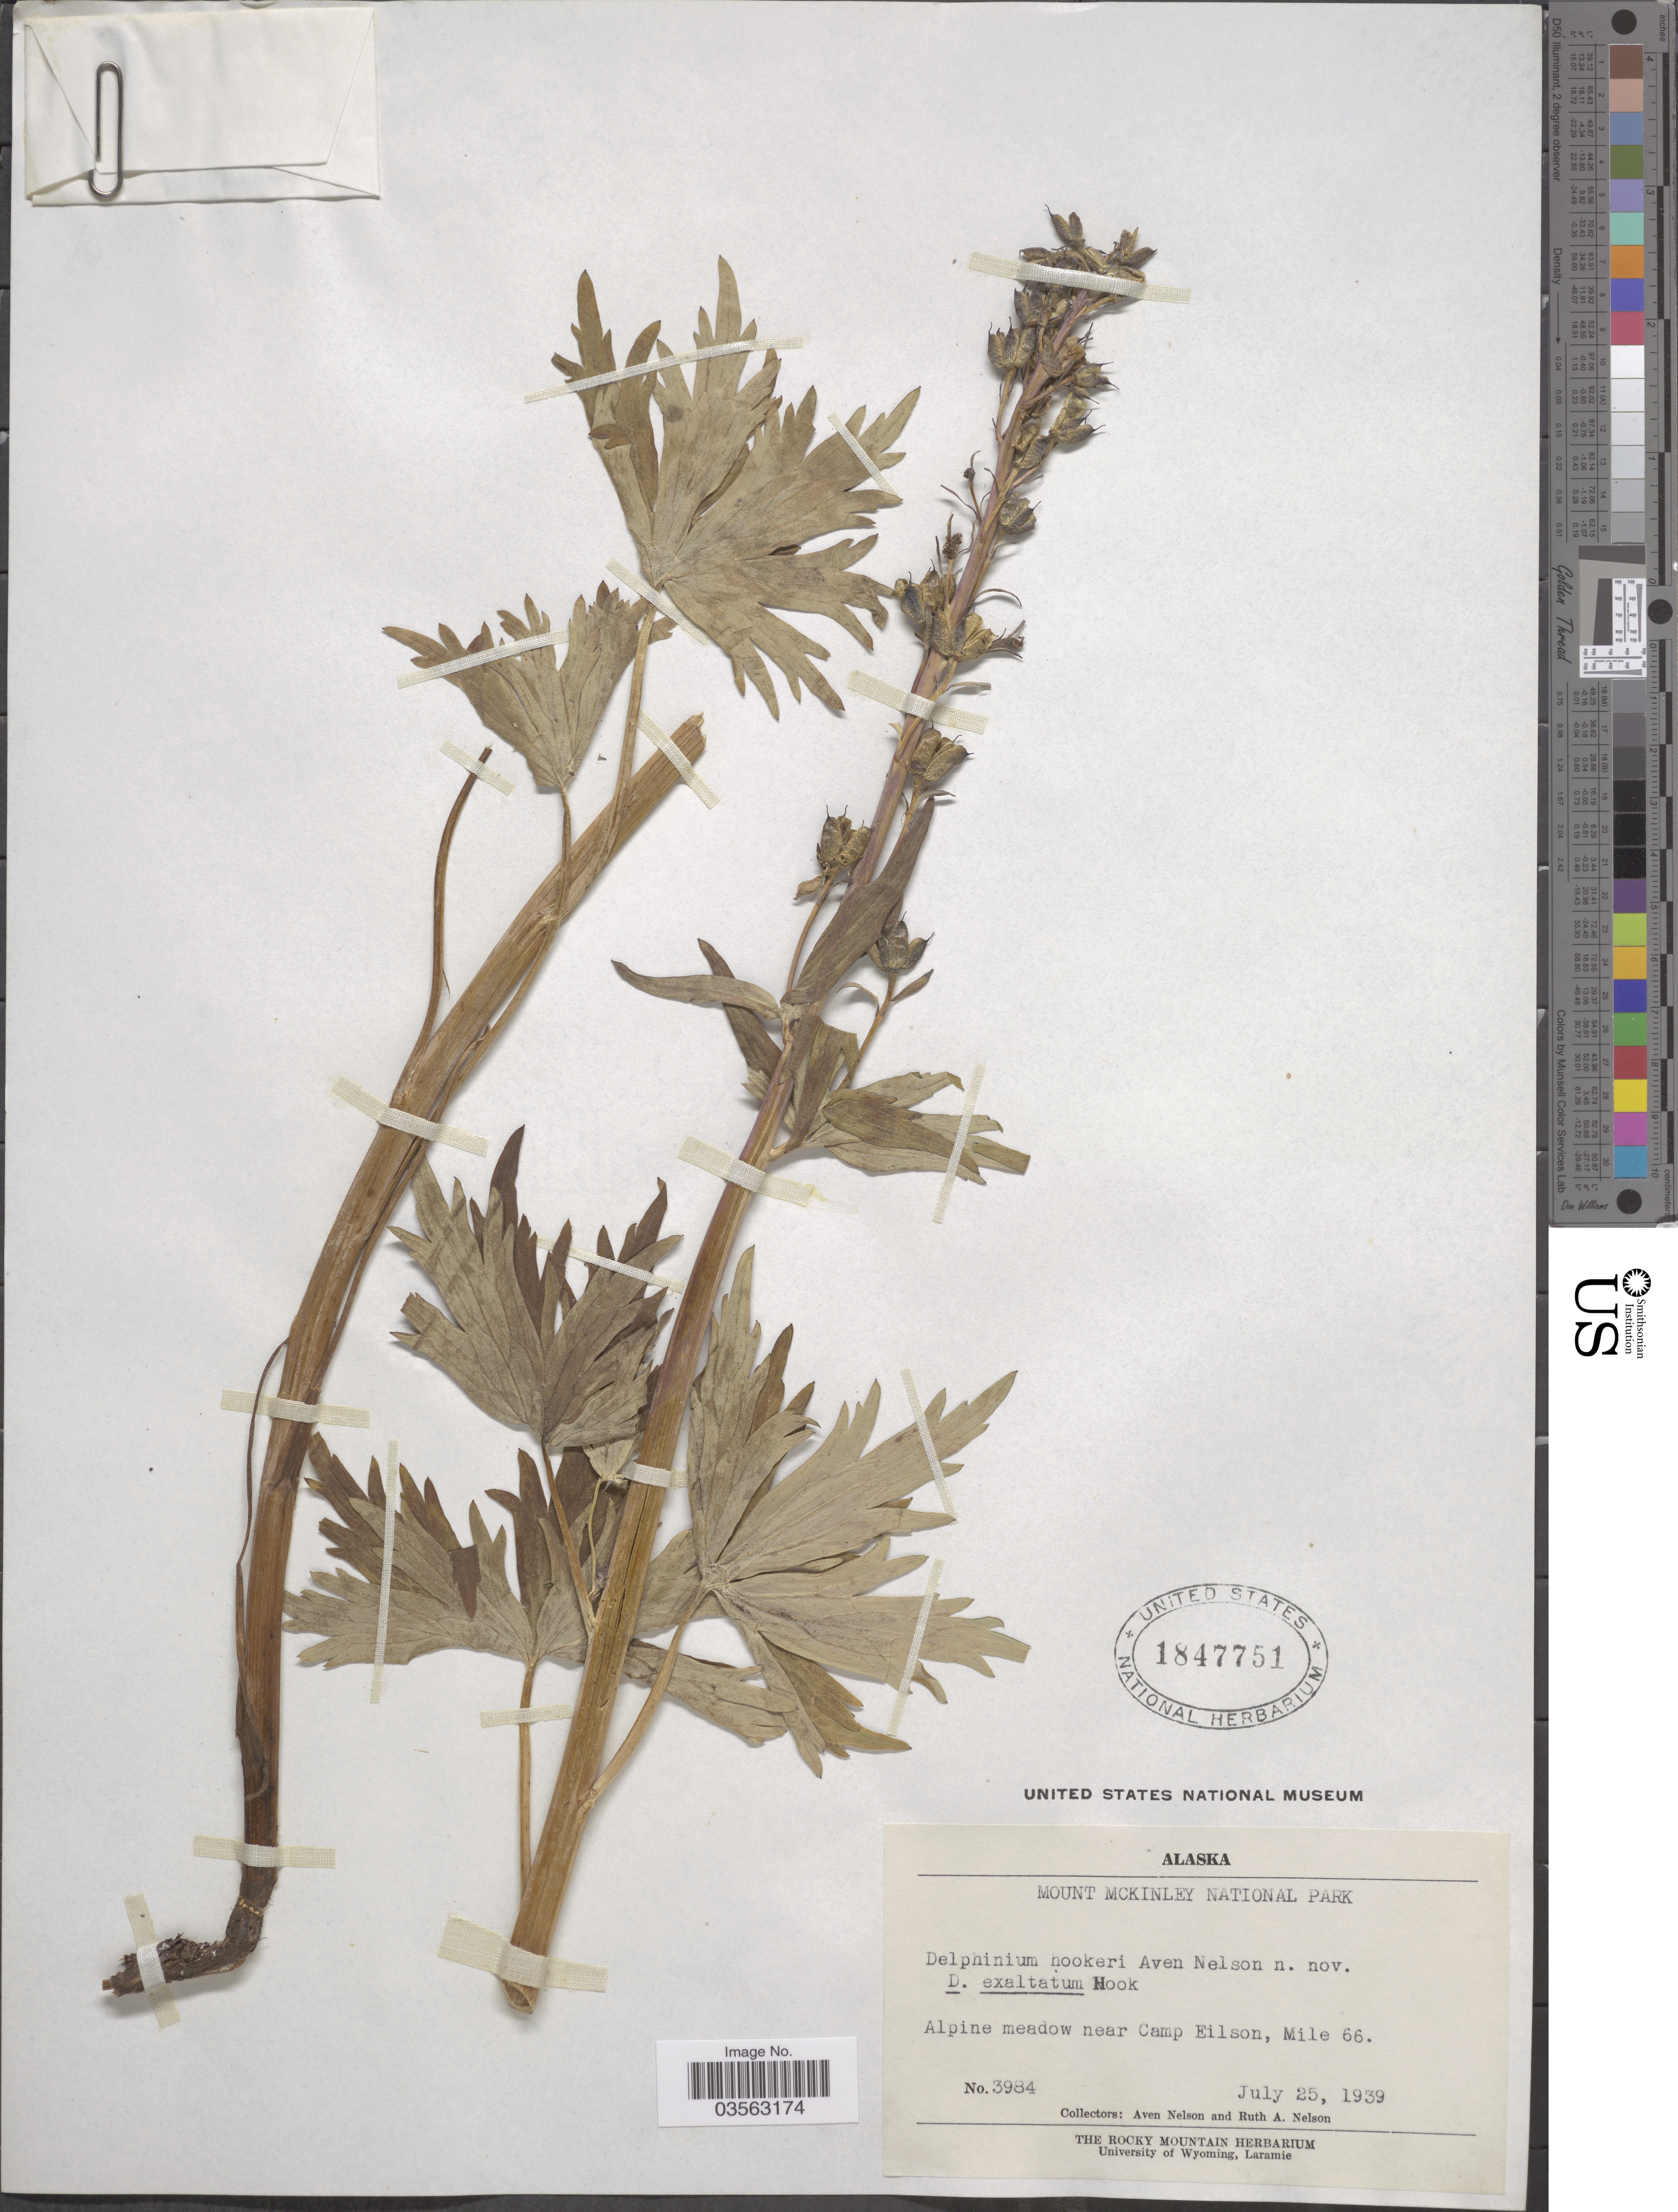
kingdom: Plantae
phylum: Tracheophyta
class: Magnoliopsida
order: Ranunculales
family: Ranunculaceae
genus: Delphinium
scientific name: Delphinium glaucum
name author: S. Watson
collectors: A. Nelson & R. A. Nelson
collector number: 3984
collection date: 1939-07-25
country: United States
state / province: Alaska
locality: Mount McKinley National Park. Alpine meadow near Camp Eilson, Mile 66.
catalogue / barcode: US 1847751